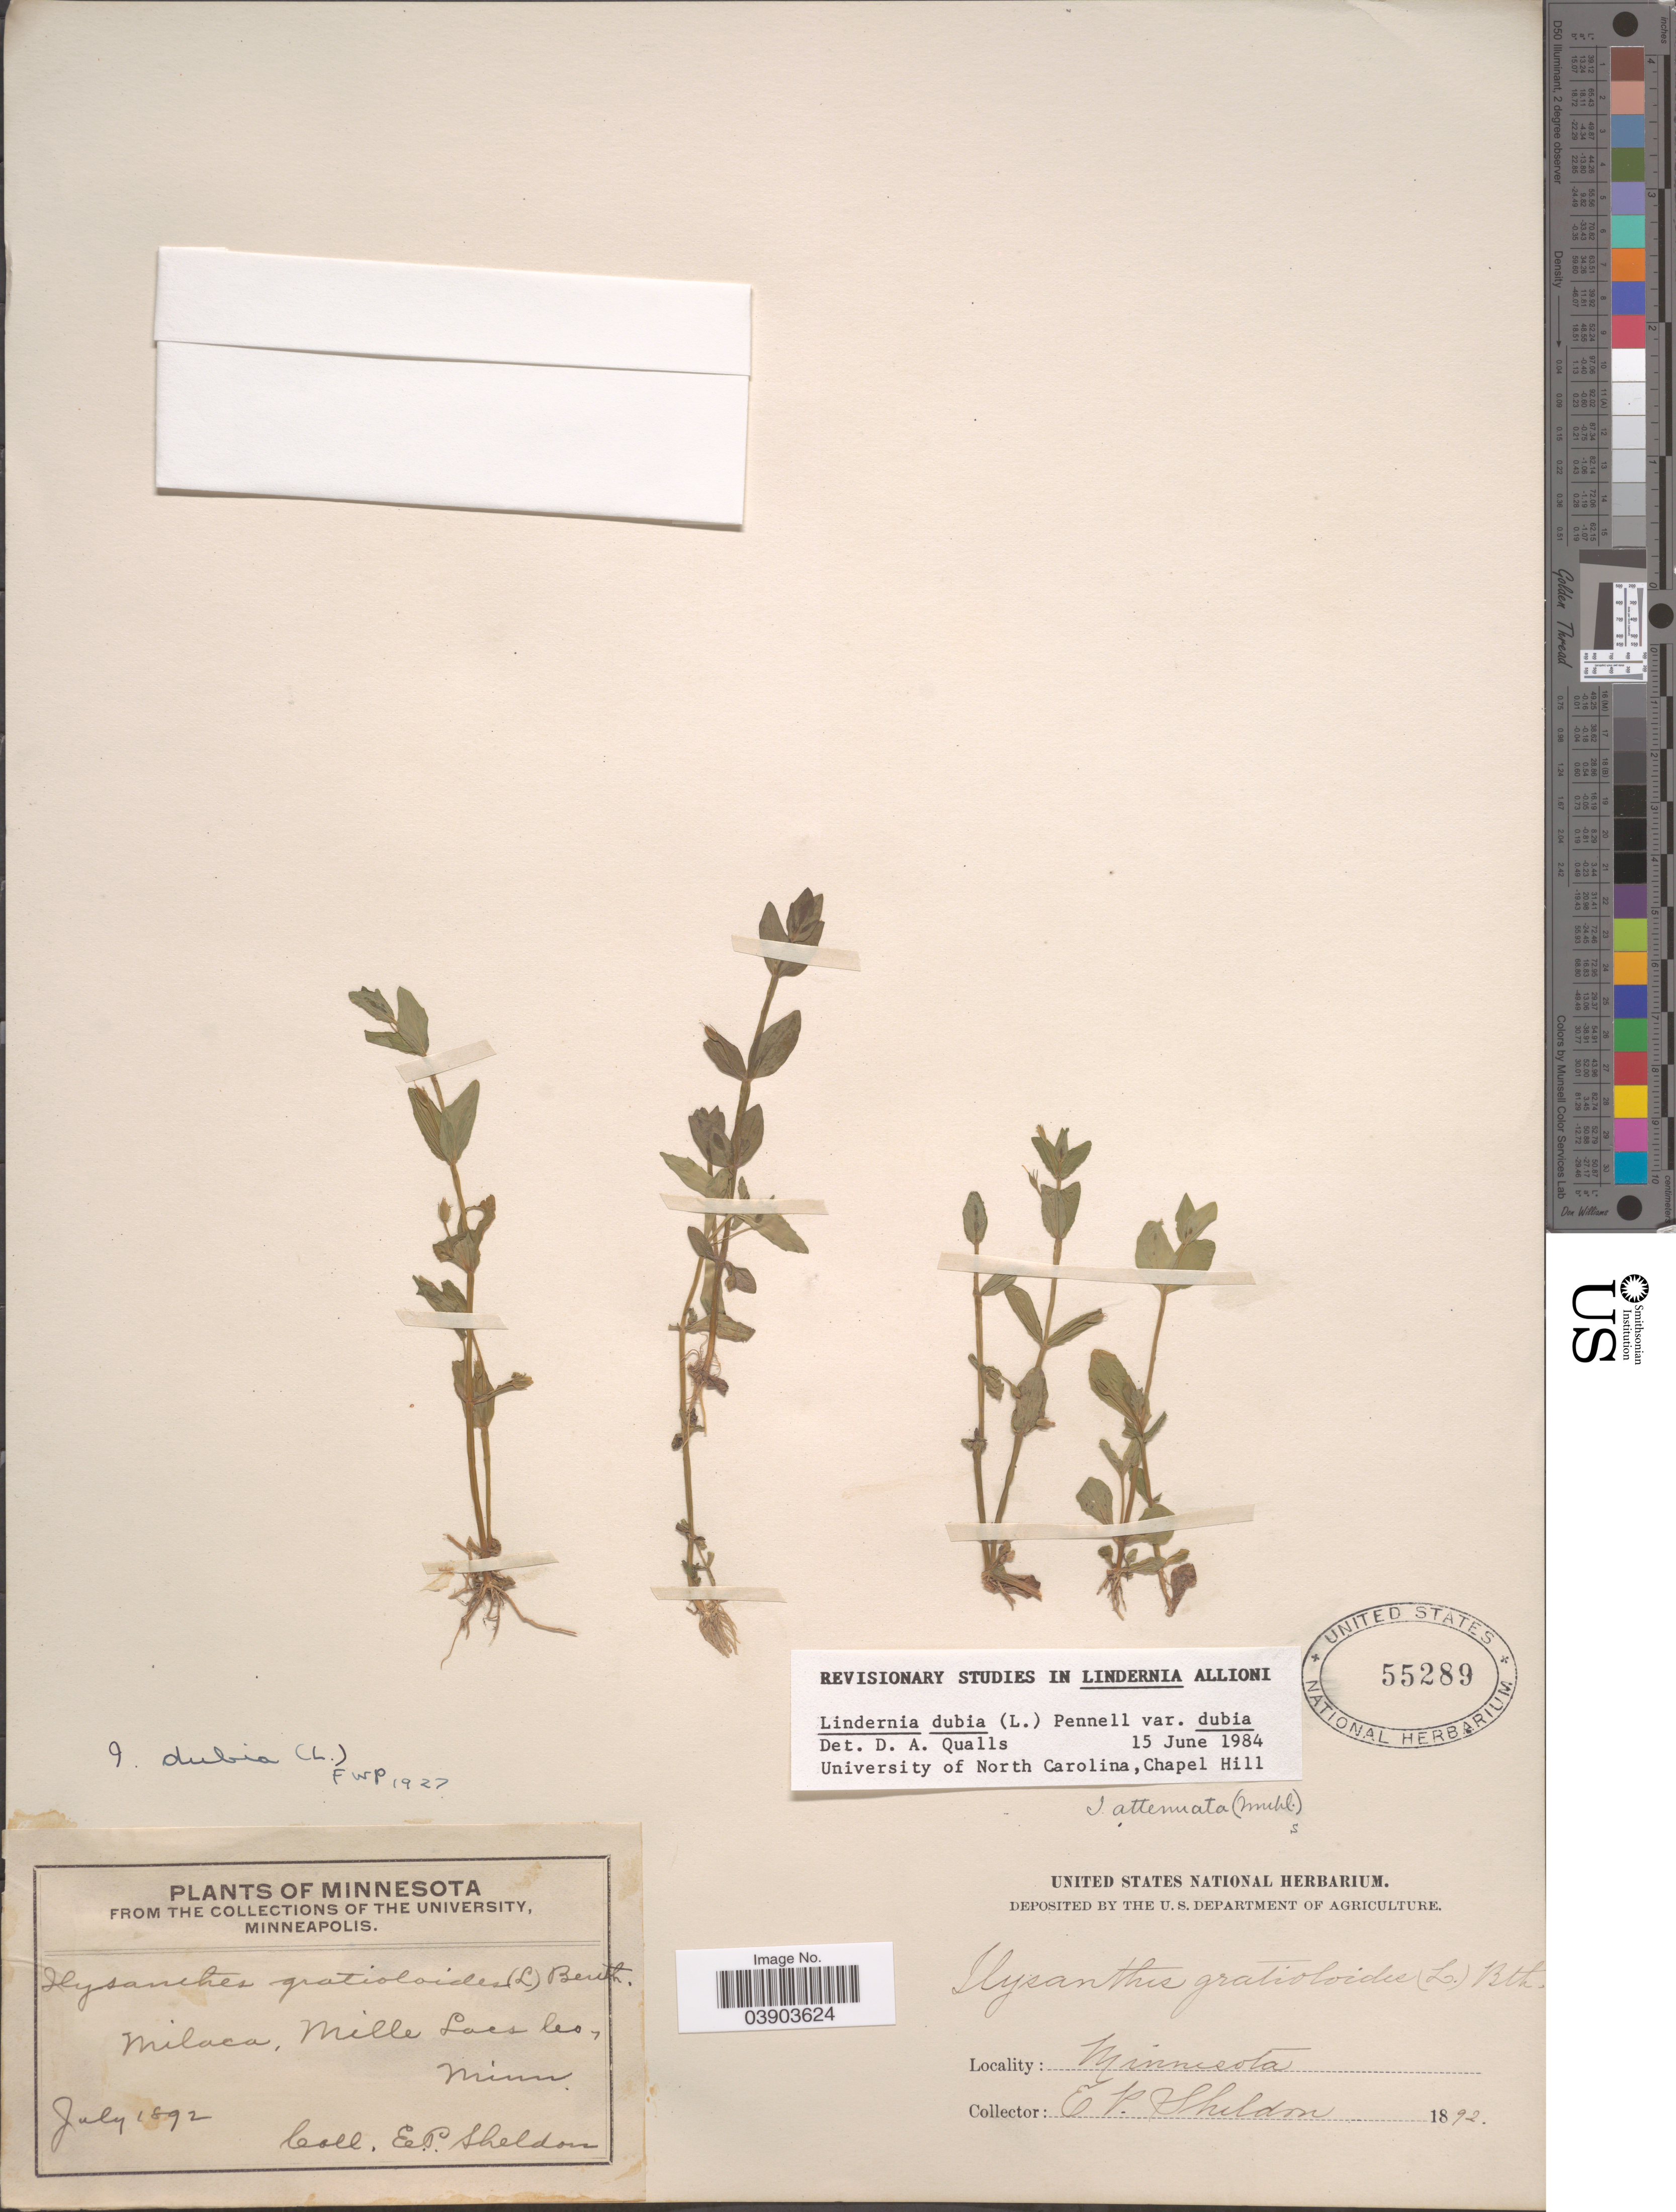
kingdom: Plantae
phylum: Tracheophyta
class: Magnoliopsida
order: Lamiales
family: Linderniaceae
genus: Lindernia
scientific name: Lindernia dubia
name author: (L.) Pennell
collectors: E. P. Sheldon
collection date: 1892-07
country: United States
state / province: Minnesota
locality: Milaca, Mille Lacs Co.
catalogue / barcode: US 55289